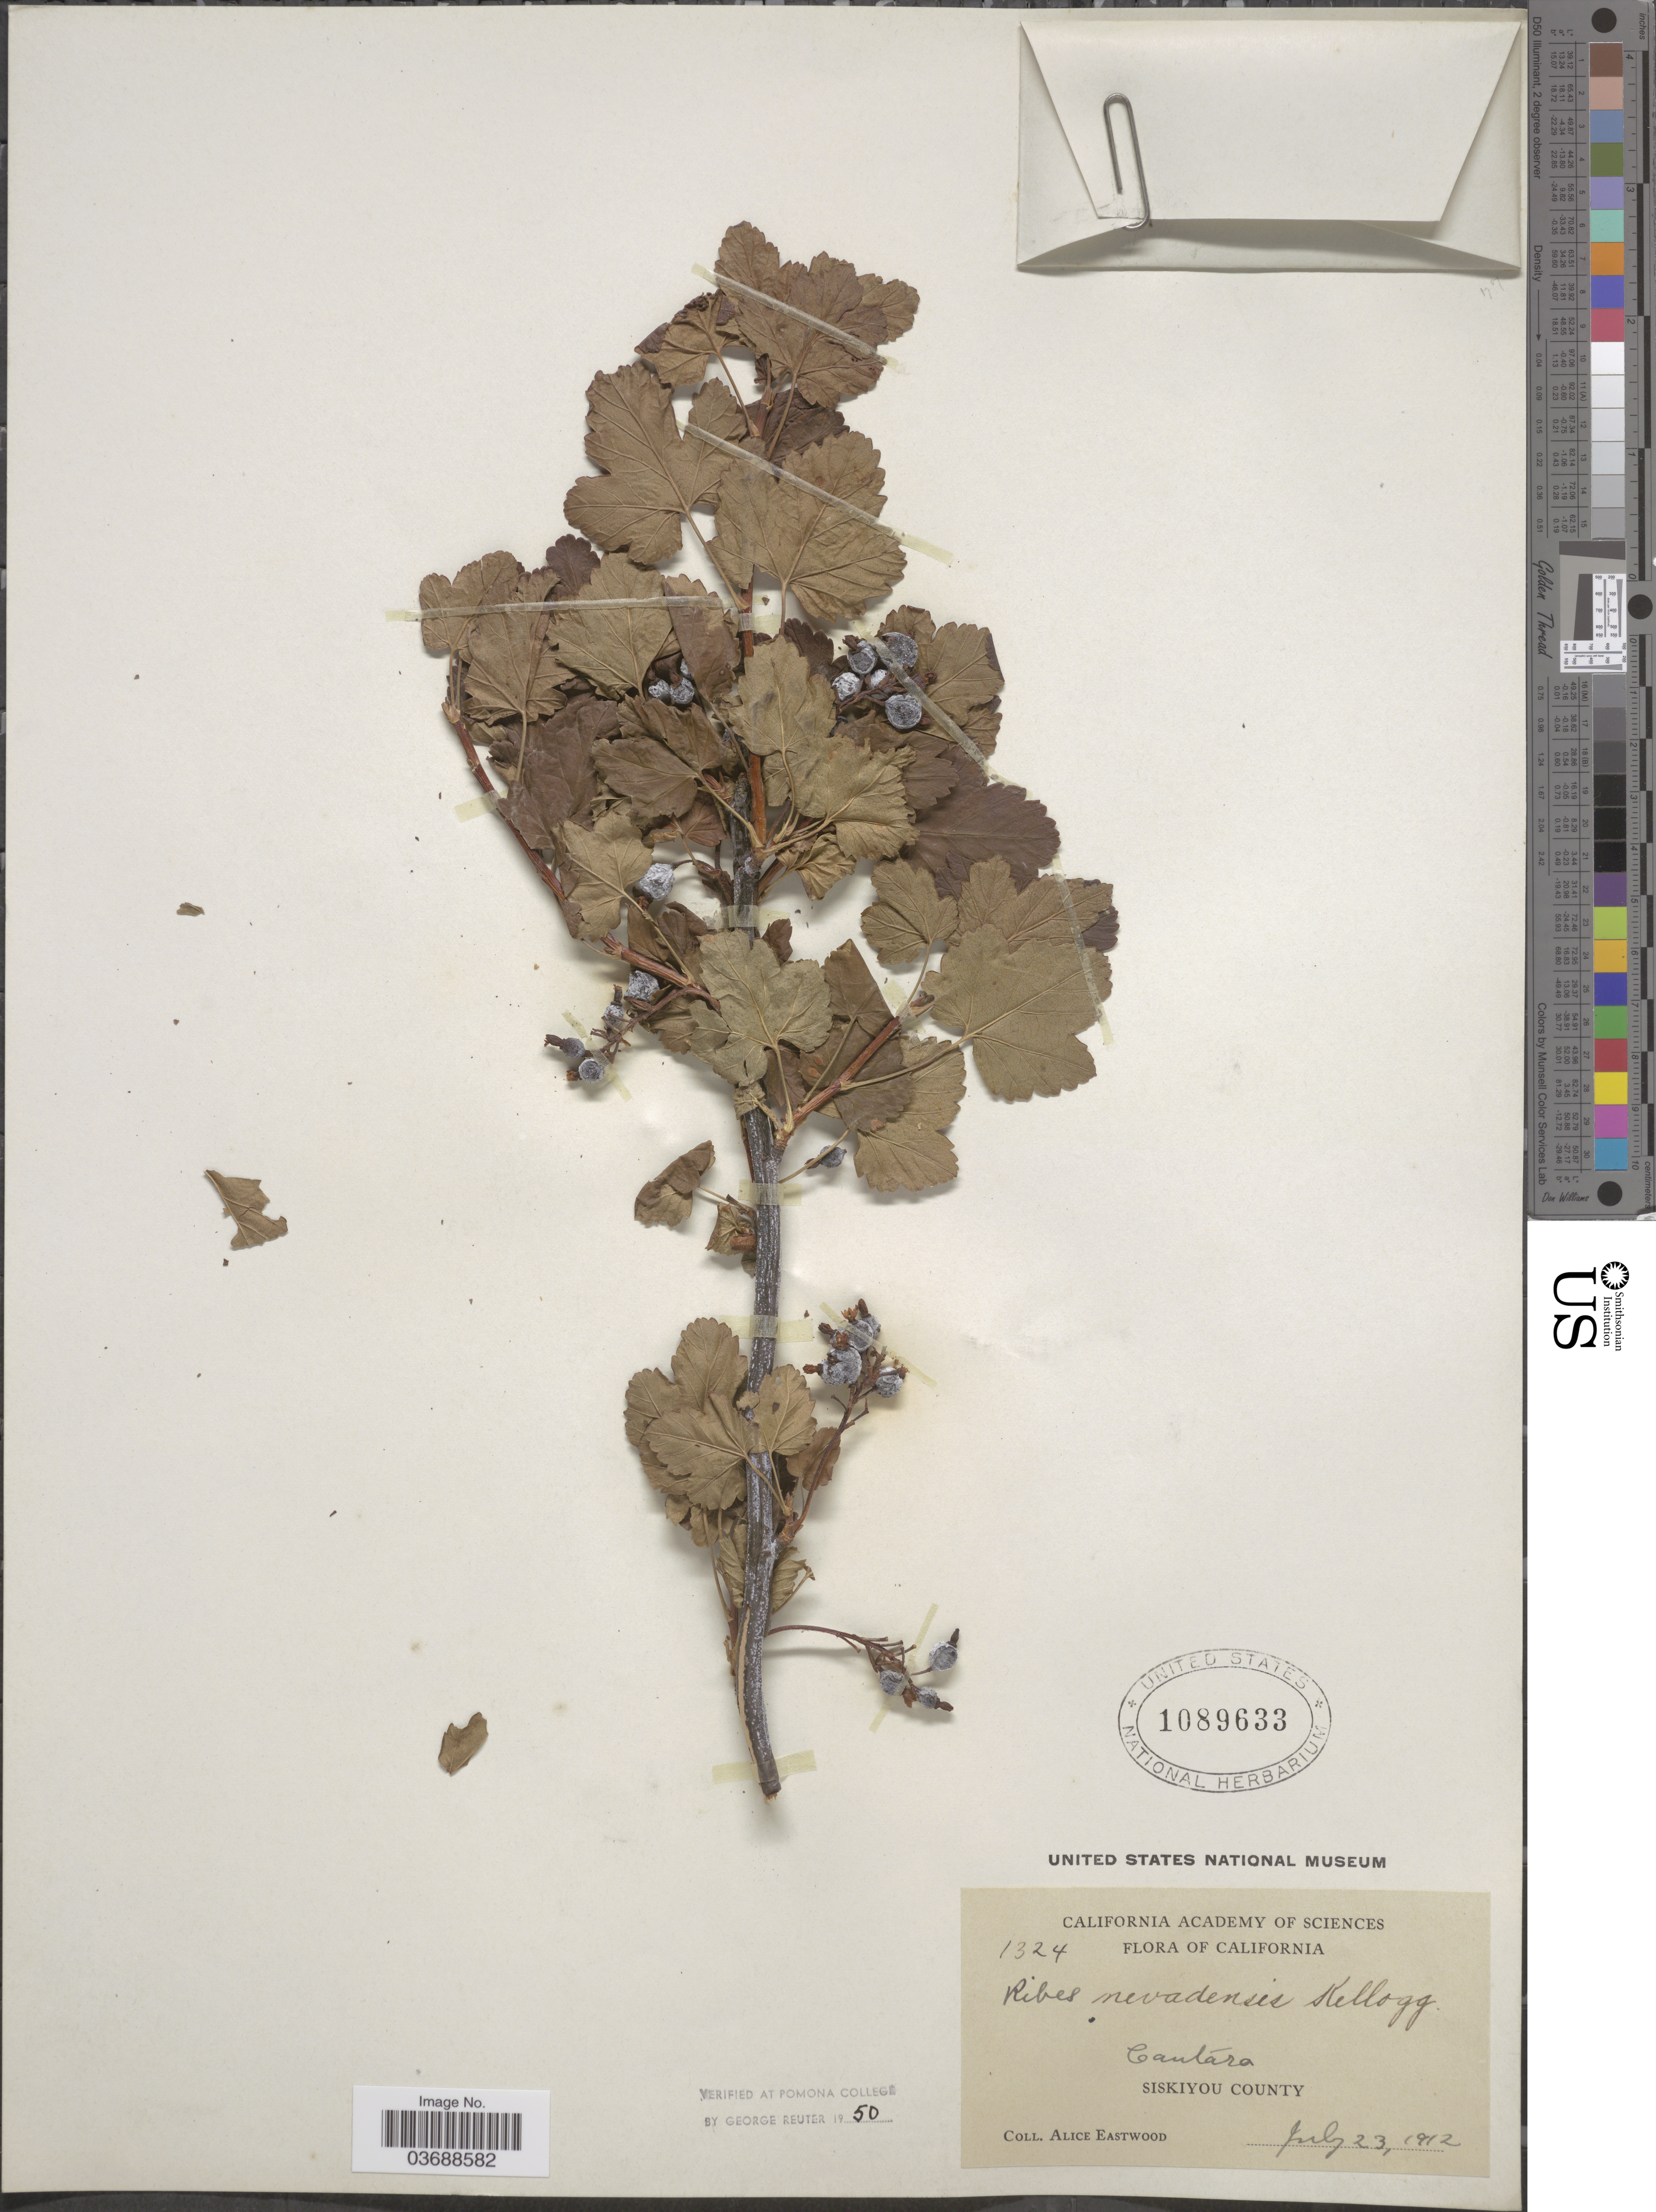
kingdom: Plantae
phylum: Tracheophyta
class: Magnoliopsida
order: Saxifragales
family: Grossulariaceae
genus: Ribes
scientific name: Ribes nevadense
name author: Kellogg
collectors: A. Eastwood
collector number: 1324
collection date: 1912-07-23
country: United States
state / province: California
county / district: Siskiyou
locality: Cantara, Siskiyou County.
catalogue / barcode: US 1089633